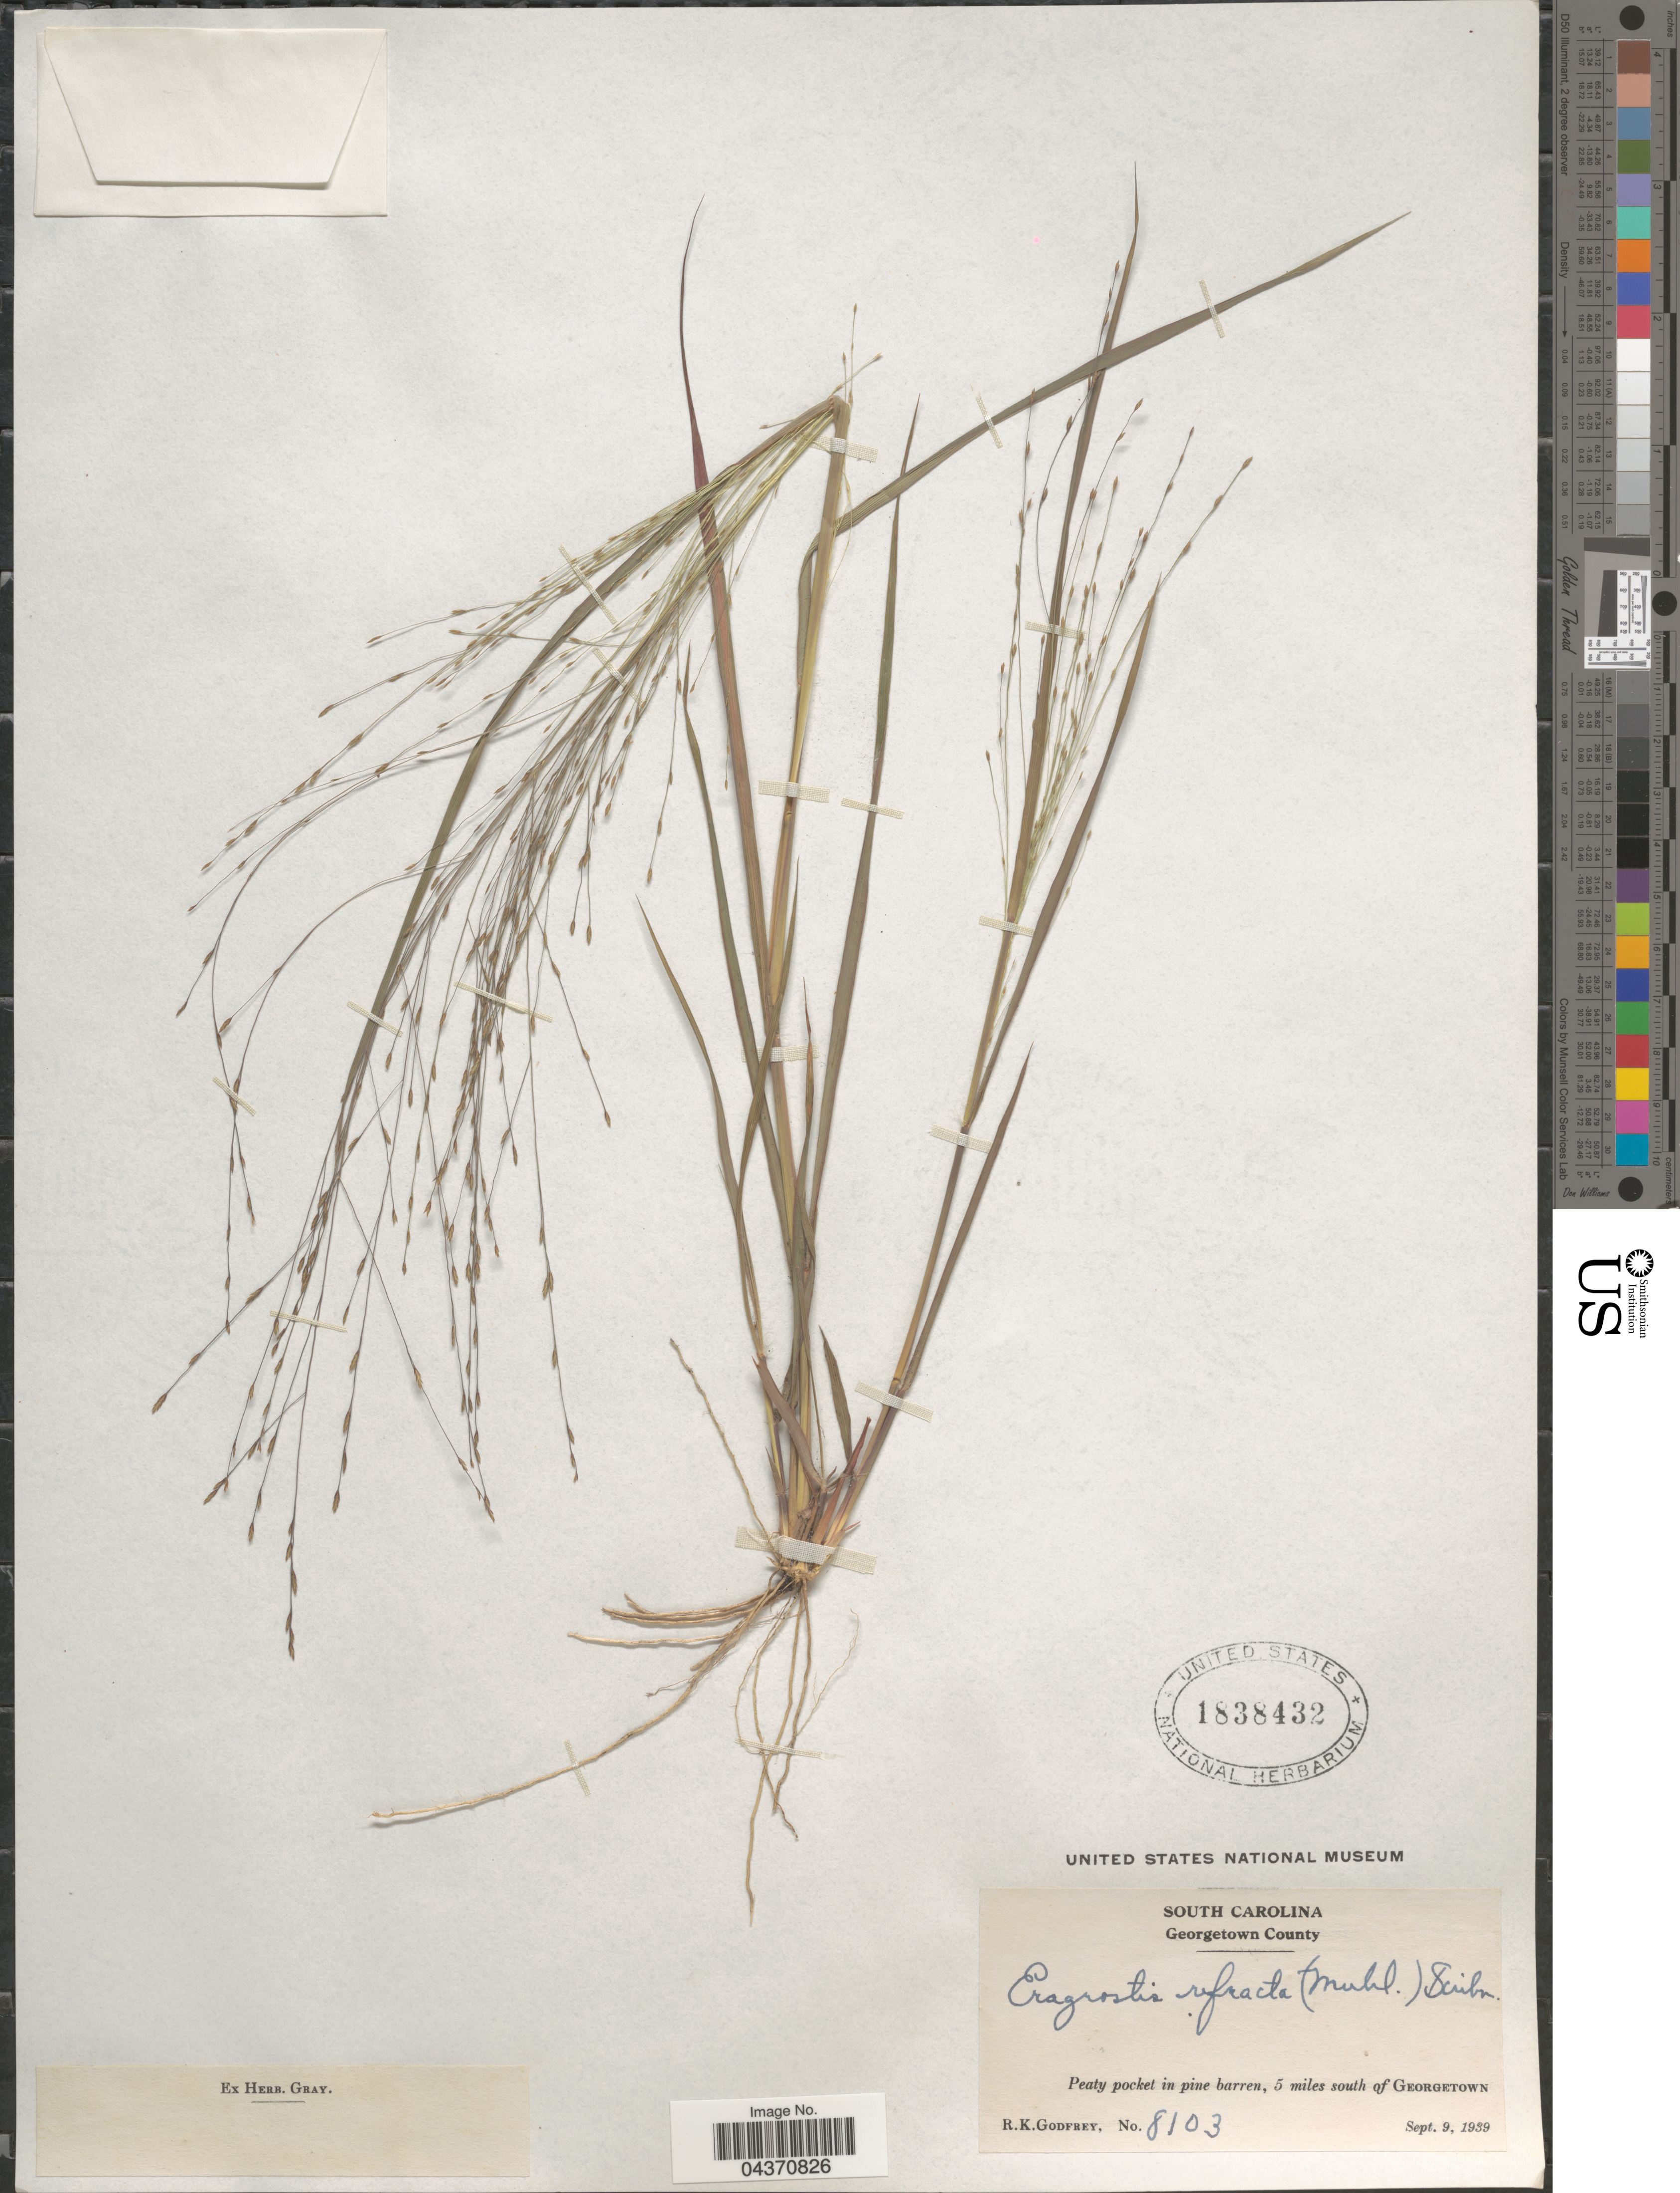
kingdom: Plantae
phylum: Tracheophyta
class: Liliopsida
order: Poales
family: Poaceae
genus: Eragrostis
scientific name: Eragrostis refracta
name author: (Muhl.) Scribn.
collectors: R. K. Godfrey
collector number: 8103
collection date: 1939-09-09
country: United States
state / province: South Carolina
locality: Georgetown County. Peaty pocket in pine barren, 5 miles south of Georgetown.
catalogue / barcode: US 1838432